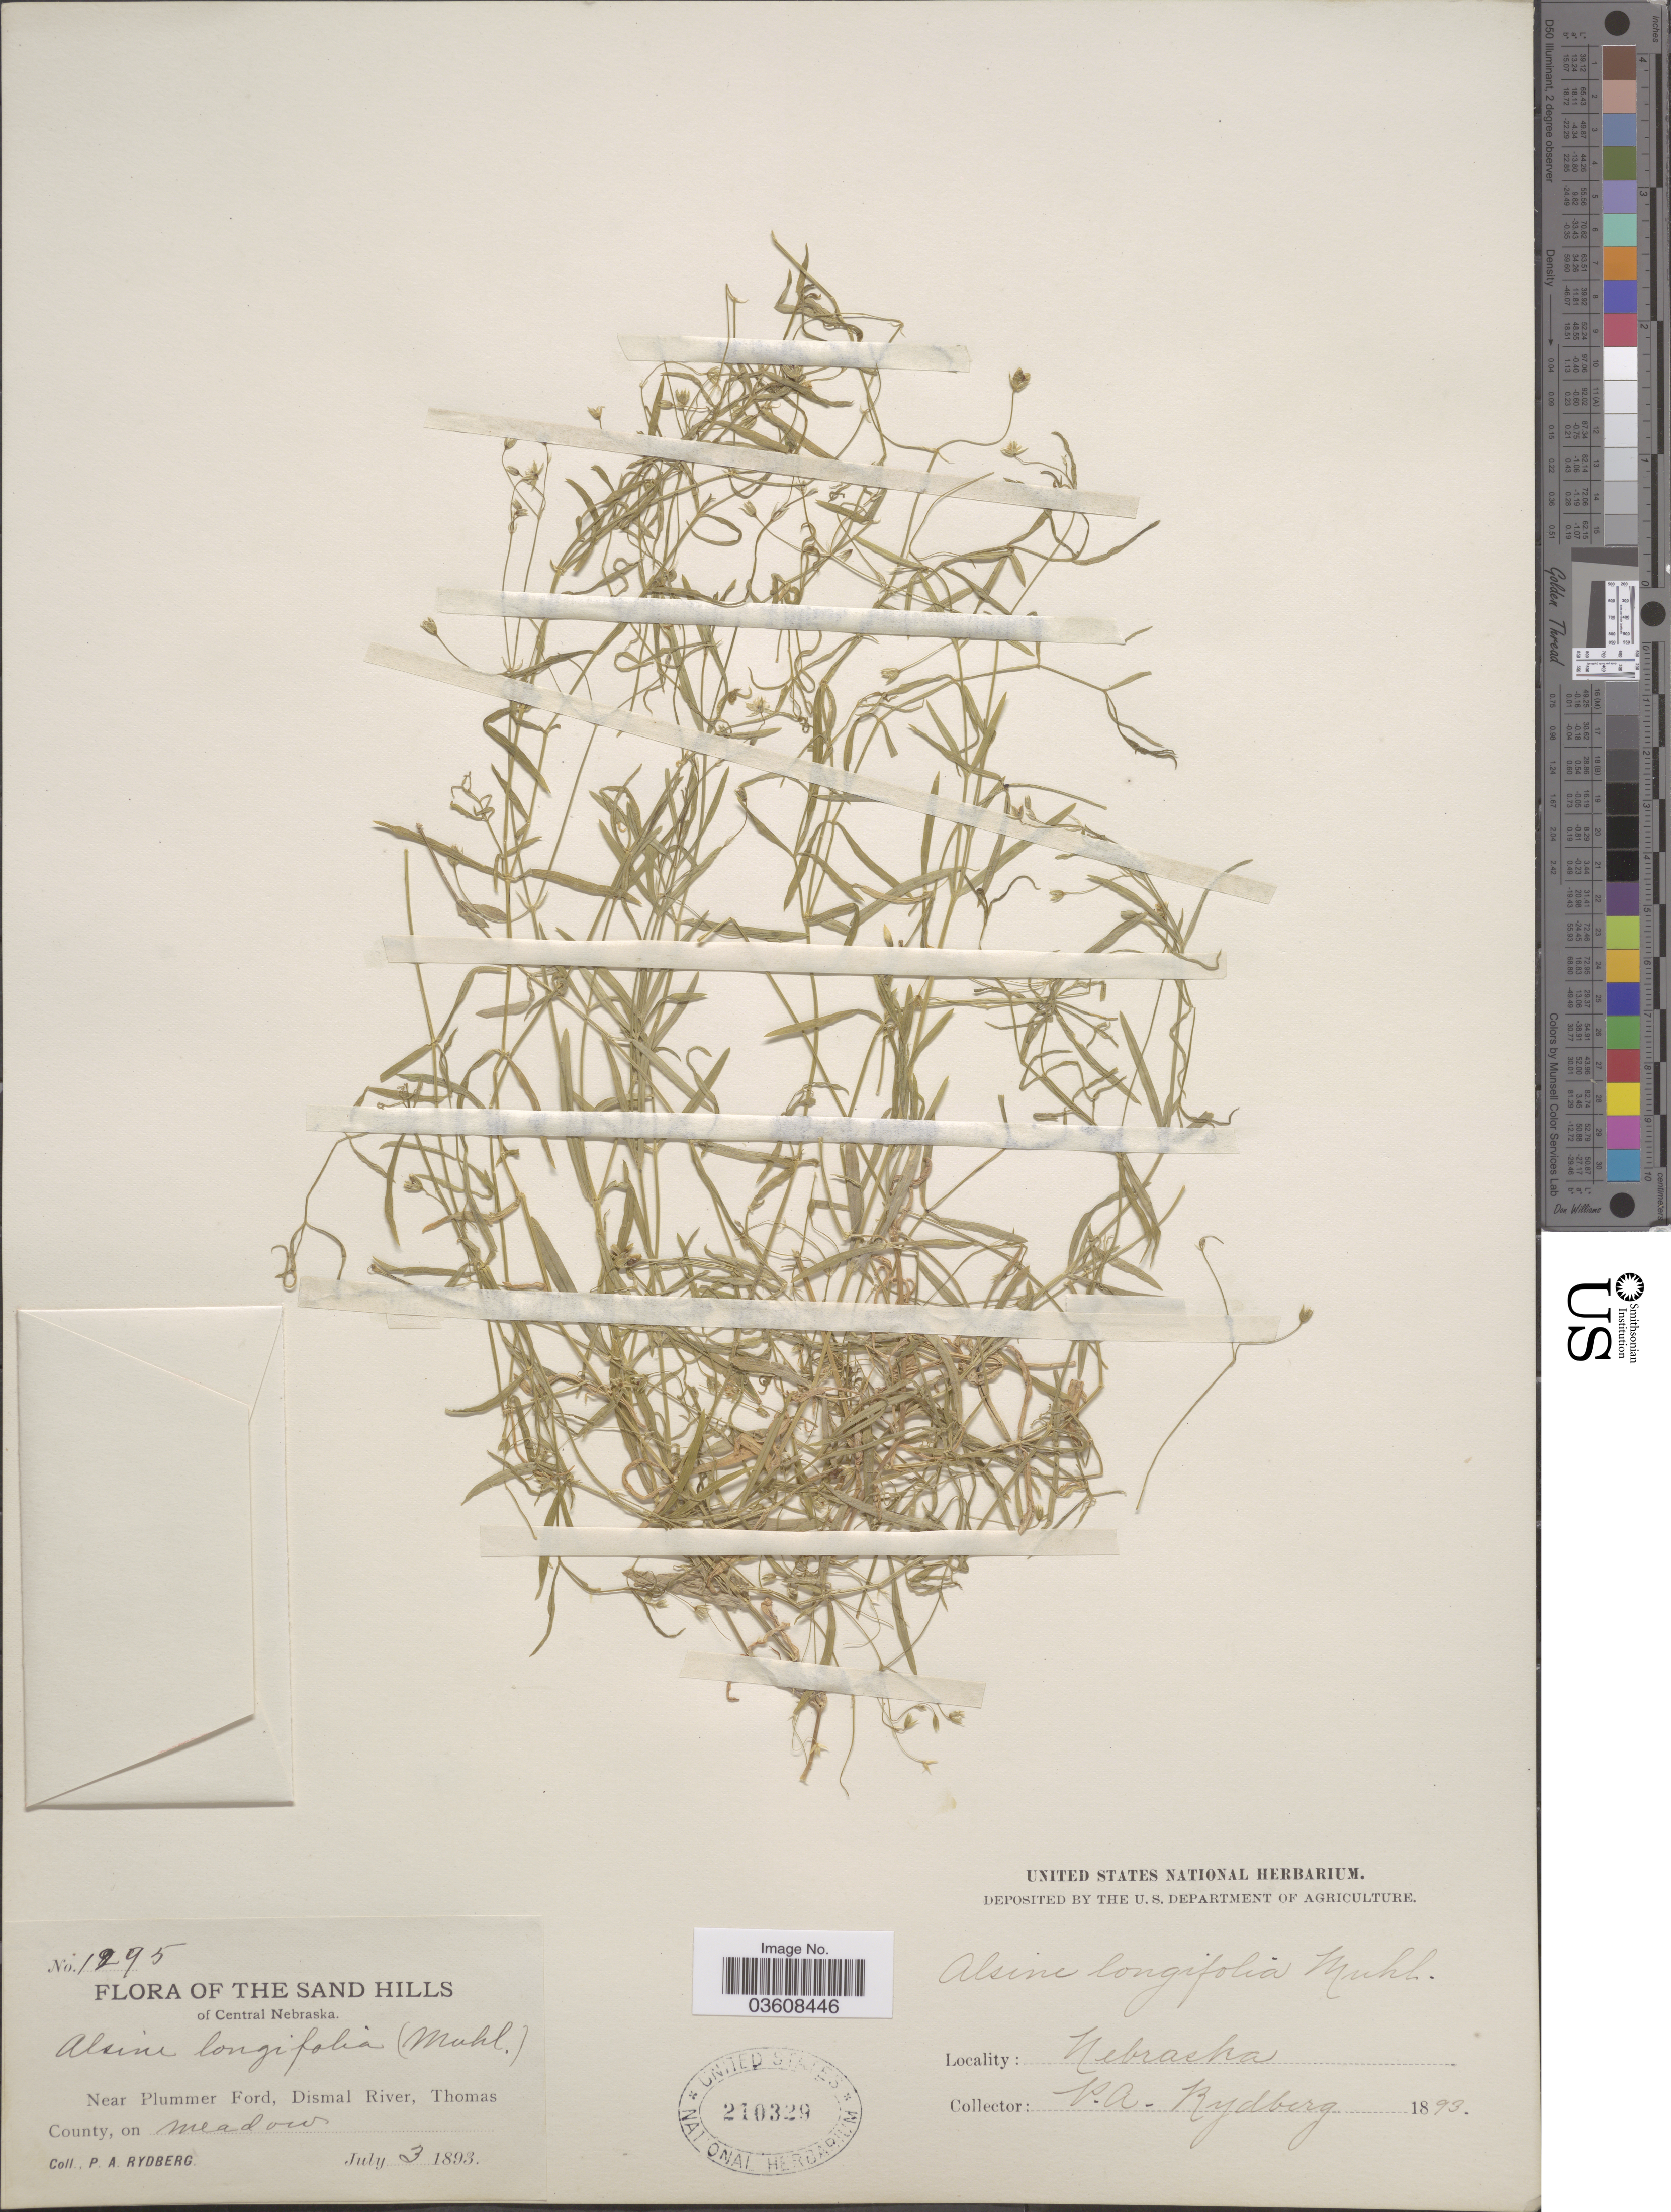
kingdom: Plantae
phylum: Tracheophyta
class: Magnoliopsida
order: Caryophyllales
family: Caryophyllaceae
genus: Stellaria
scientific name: Stellaria longifolia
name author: Muhl. ex Willd.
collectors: P. A. Rydberg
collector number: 1295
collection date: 1893-07-03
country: United States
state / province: Nebraska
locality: The Sand Hills of Central Nebraska. Near Plummer Ford, Dismal River, Thomas County, on meadow.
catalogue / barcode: US 210329